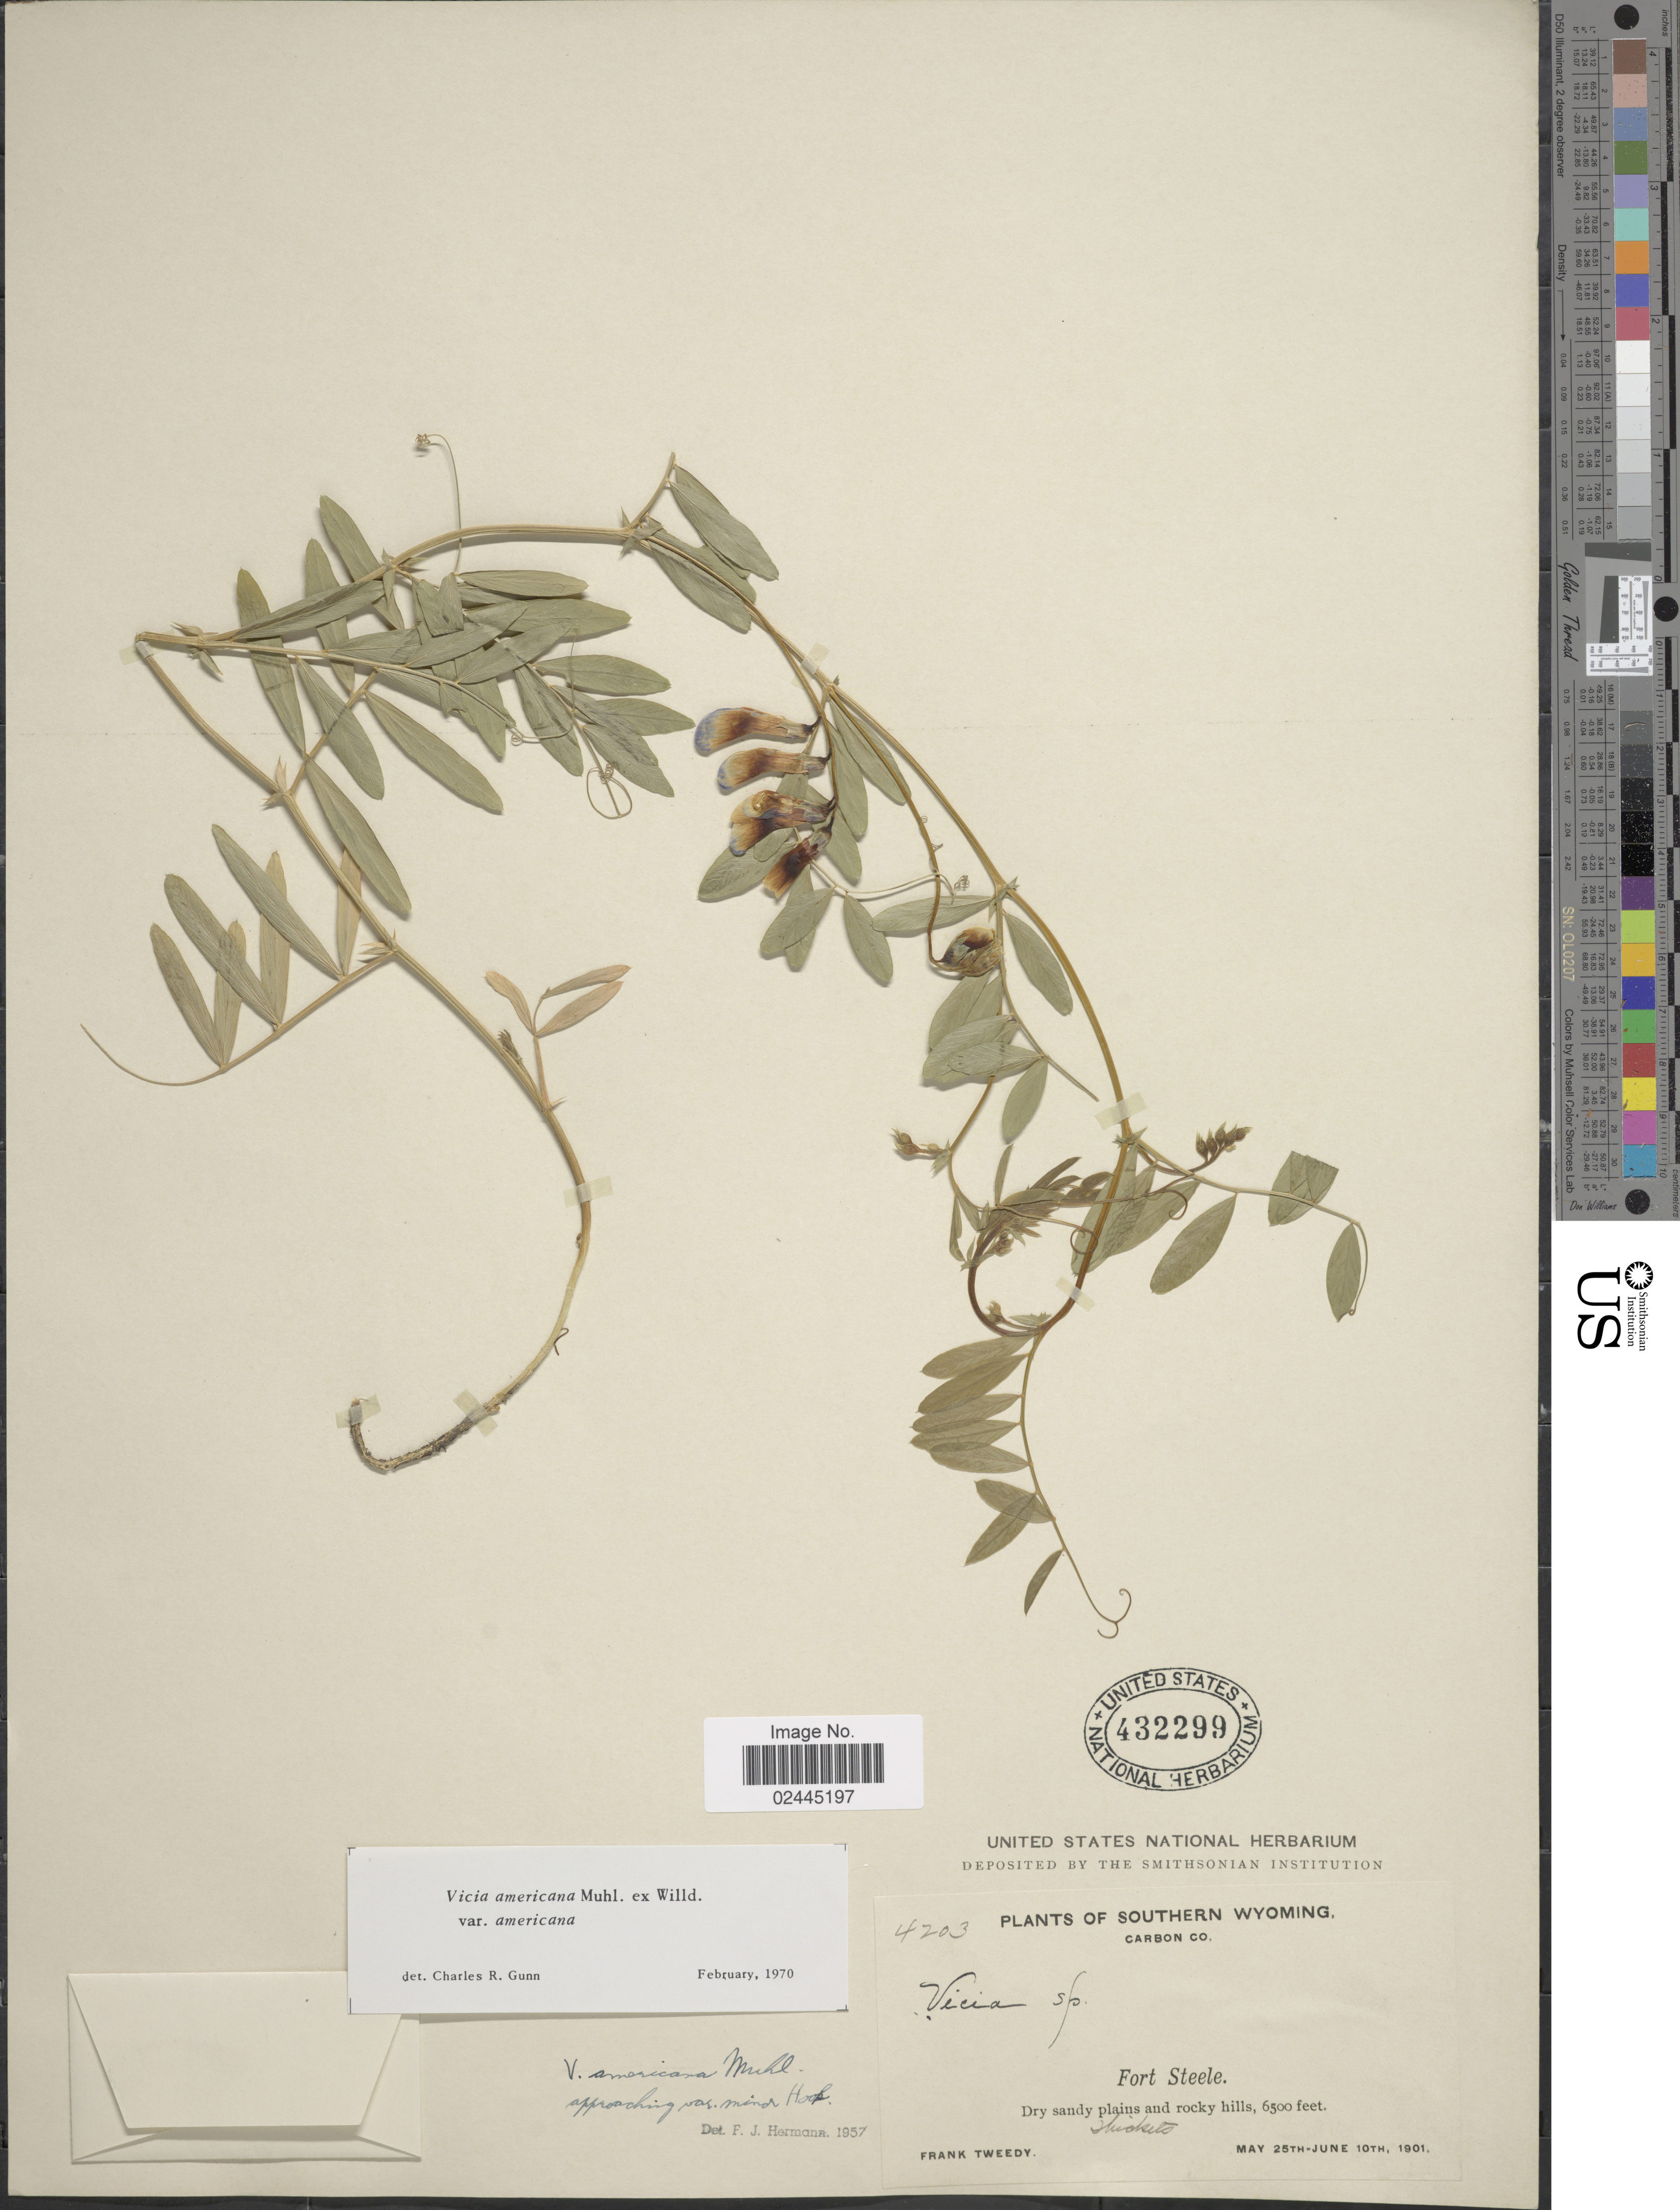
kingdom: Plantae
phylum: Tracheophyta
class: Magnoliopsida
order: Fabales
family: Fabaceae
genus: Vicia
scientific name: Vicia americana var. americana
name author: Muhl. ex Willd.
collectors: F. Tweedy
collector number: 4203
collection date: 1901-05-25/1901-06-10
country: United States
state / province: Wyoming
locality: Southern Wyoming. Fort Steele.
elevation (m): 1981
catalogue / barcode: US 432299